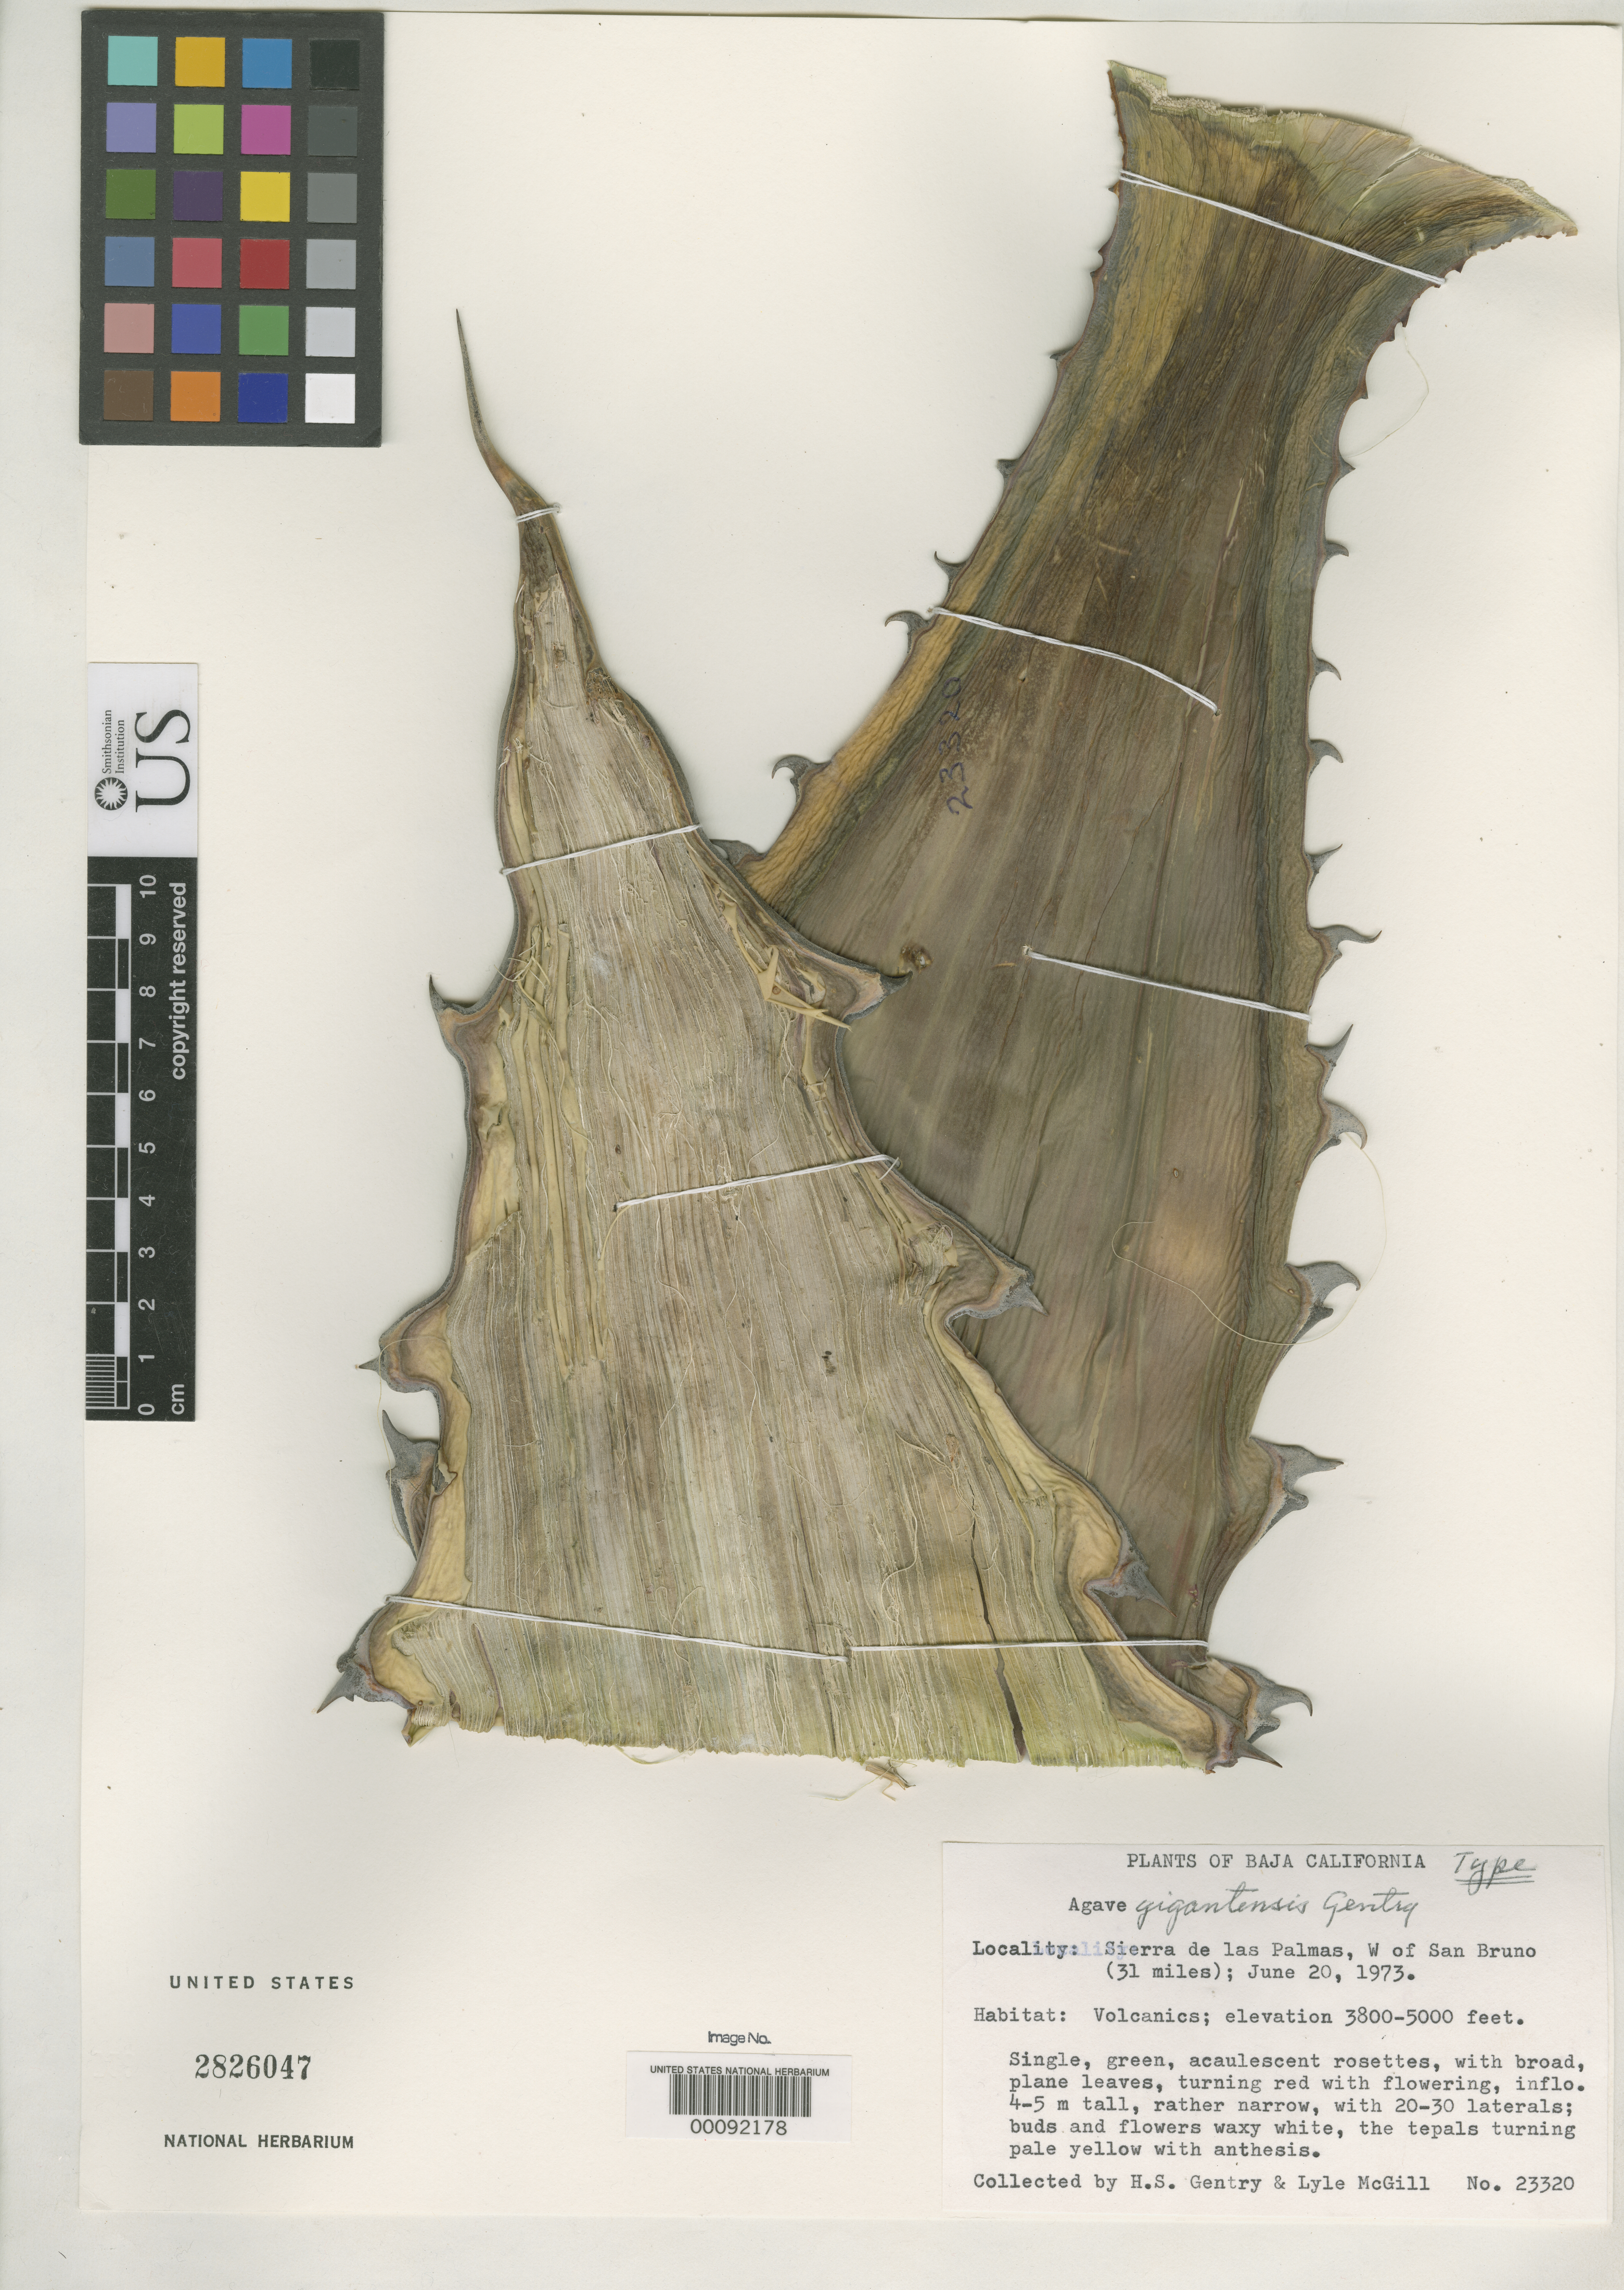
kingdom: Plantae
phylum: Tracheophyta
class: Liliopsida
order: Asparagales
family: Asparagaceae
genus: Agave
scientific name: Agave gigantensis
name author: Gentry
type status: Holotype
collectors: H. S. Gentry & L. McGill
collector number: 23320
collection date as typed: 20 Jun 1973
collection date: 1973-06-20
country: Mexico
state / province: Baja California Sur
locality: W of San Bruno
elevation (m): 1158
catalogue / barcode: US 2826047